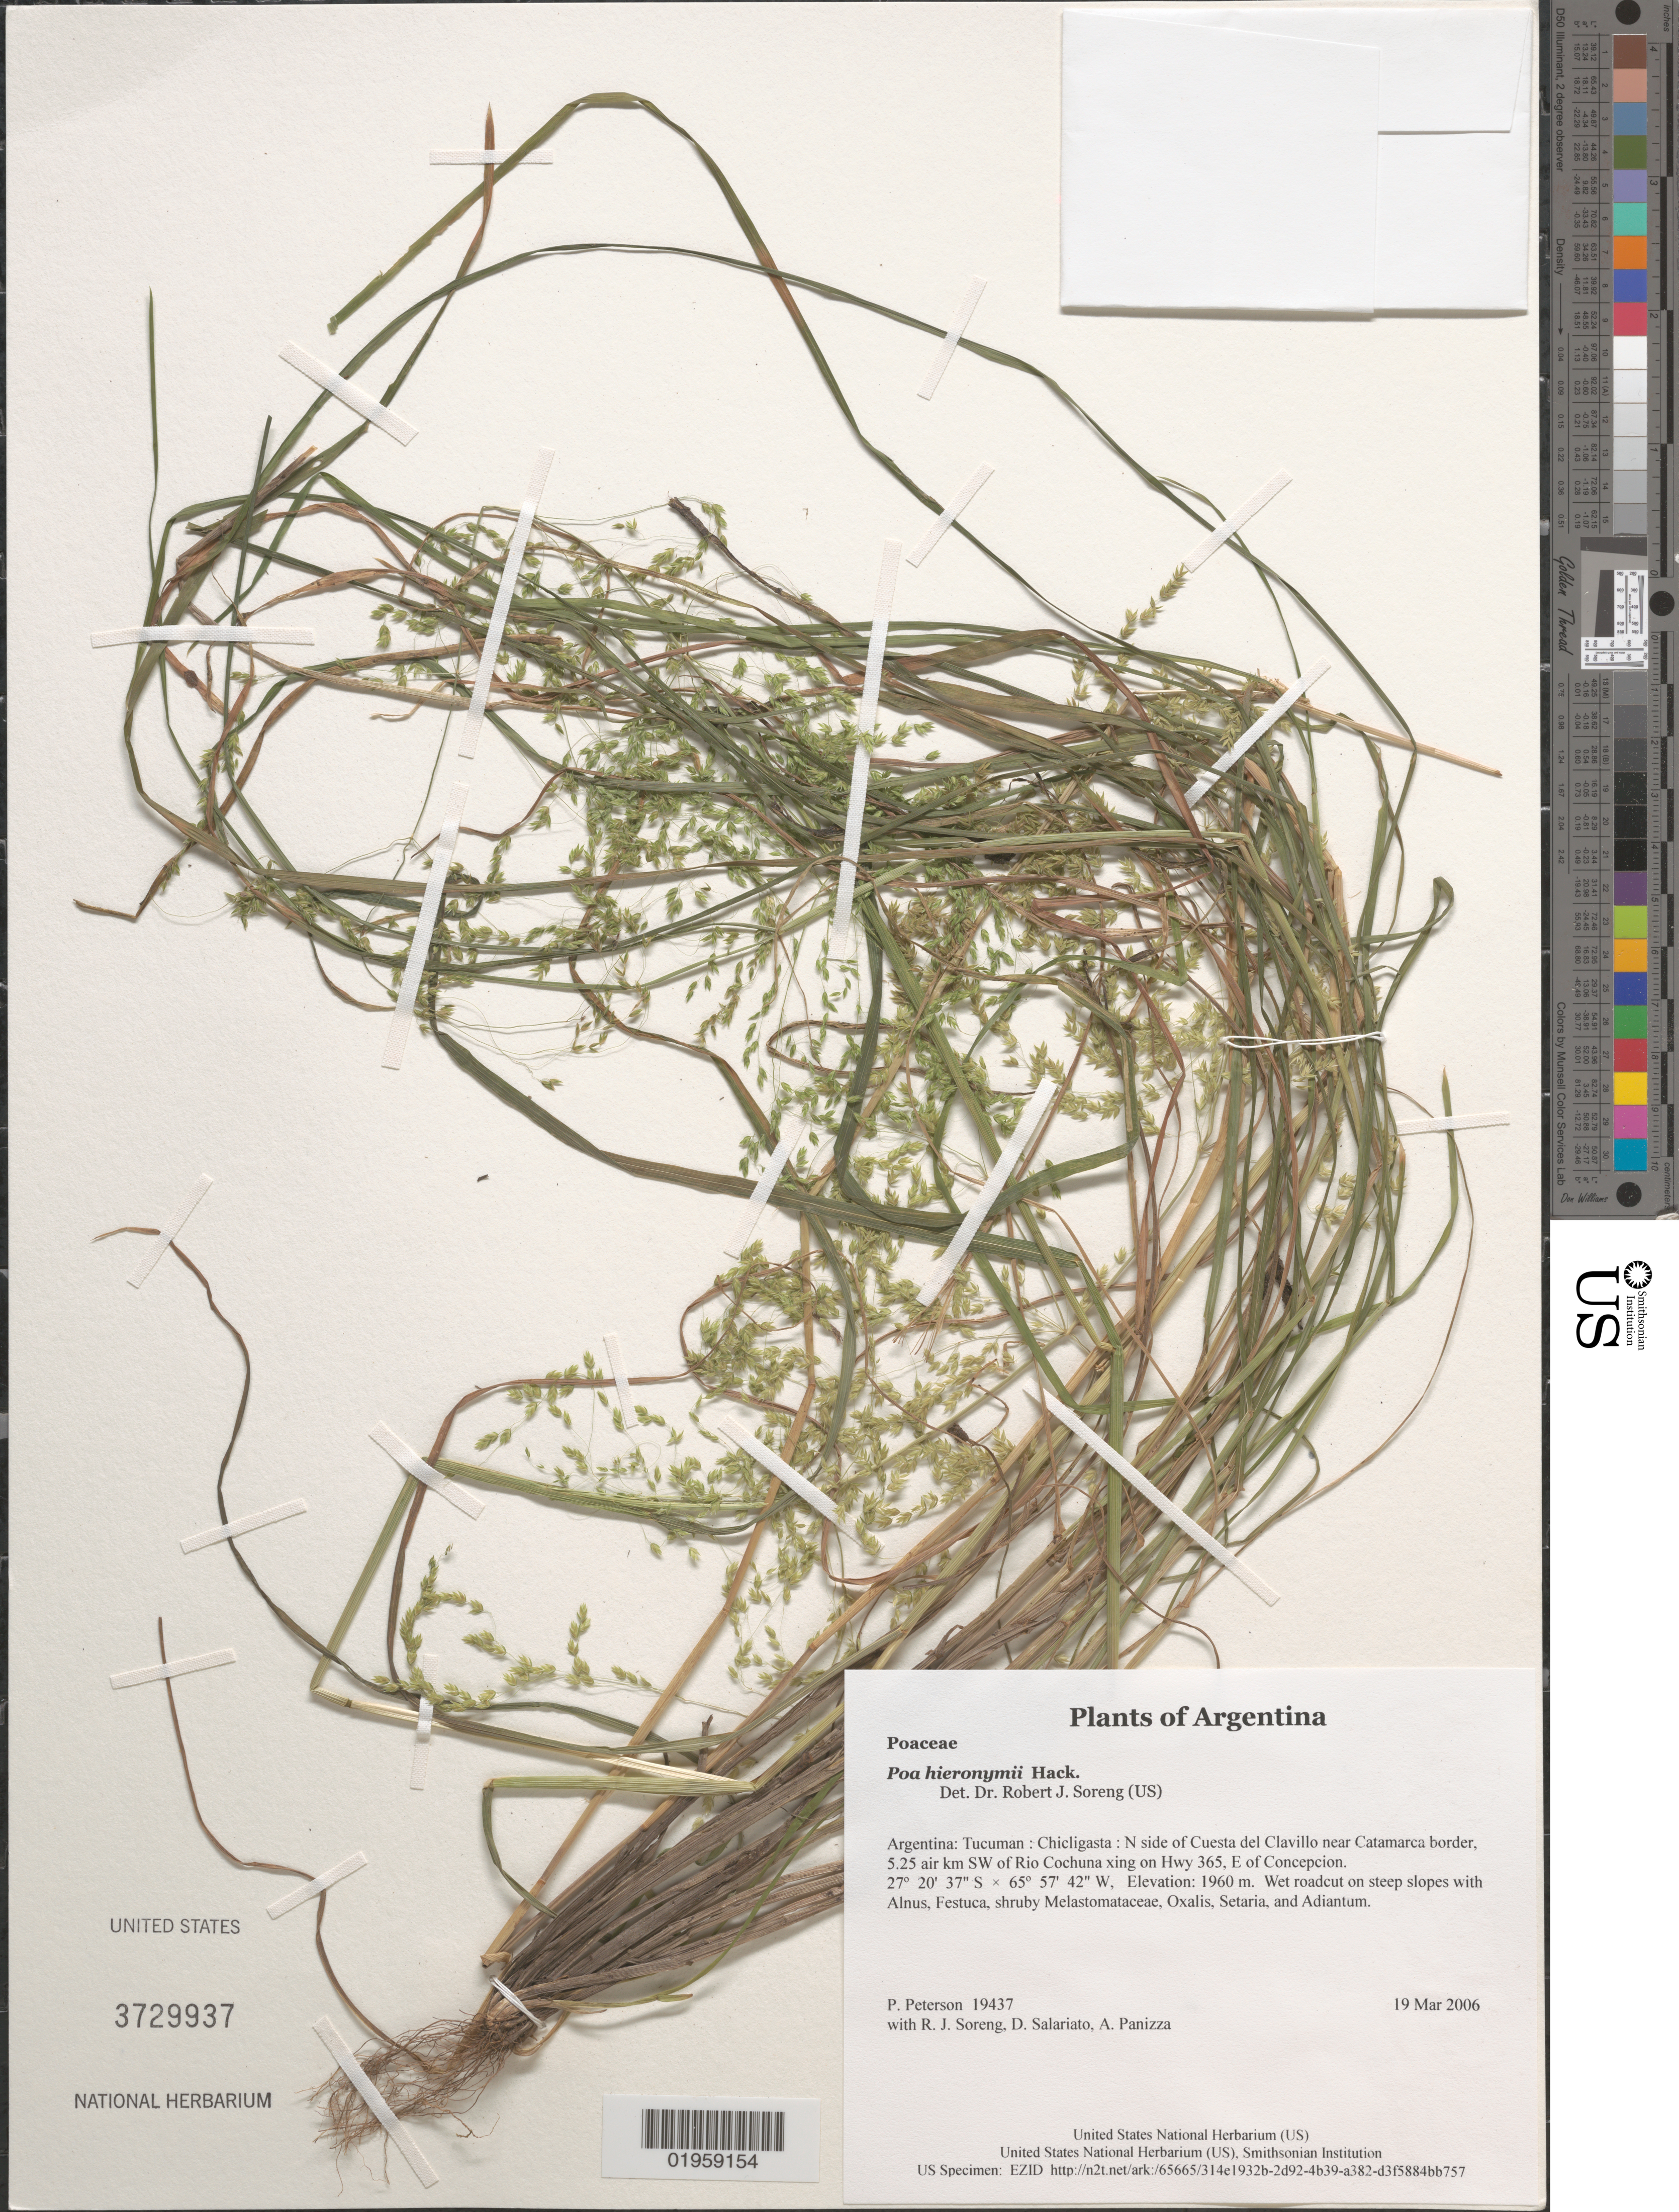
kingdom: Plantae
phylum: Tracheophyta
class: Liliopsida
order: Poales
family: Poaceae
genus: Poa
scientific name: Poa hieronymii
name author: Hack.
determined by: Soreng, Robert J., Research Associate (BOT), Smithsonian Institution - National Museum of Natural History (UNITED STATES)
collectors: P. M. Peterson, R. J. Soreng, D. Salariato & A. Panizza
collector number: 19437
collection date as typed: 19 Mar 2006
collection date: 2006-03-19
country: Argentina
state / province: Tucuman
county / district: Chicligasta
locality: N side of Cuesta del Clavillo near Catamarca border, 5.25 air km SW of Rio Cochuna xing on Hwy 365, E of Concepcion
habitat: Wet roadcut on steep slopes with Alnus, Festuca, shruby Melastomataceae, Oxalis, Setaria, and Adiantum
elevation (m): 1960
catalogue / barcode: US 3729937